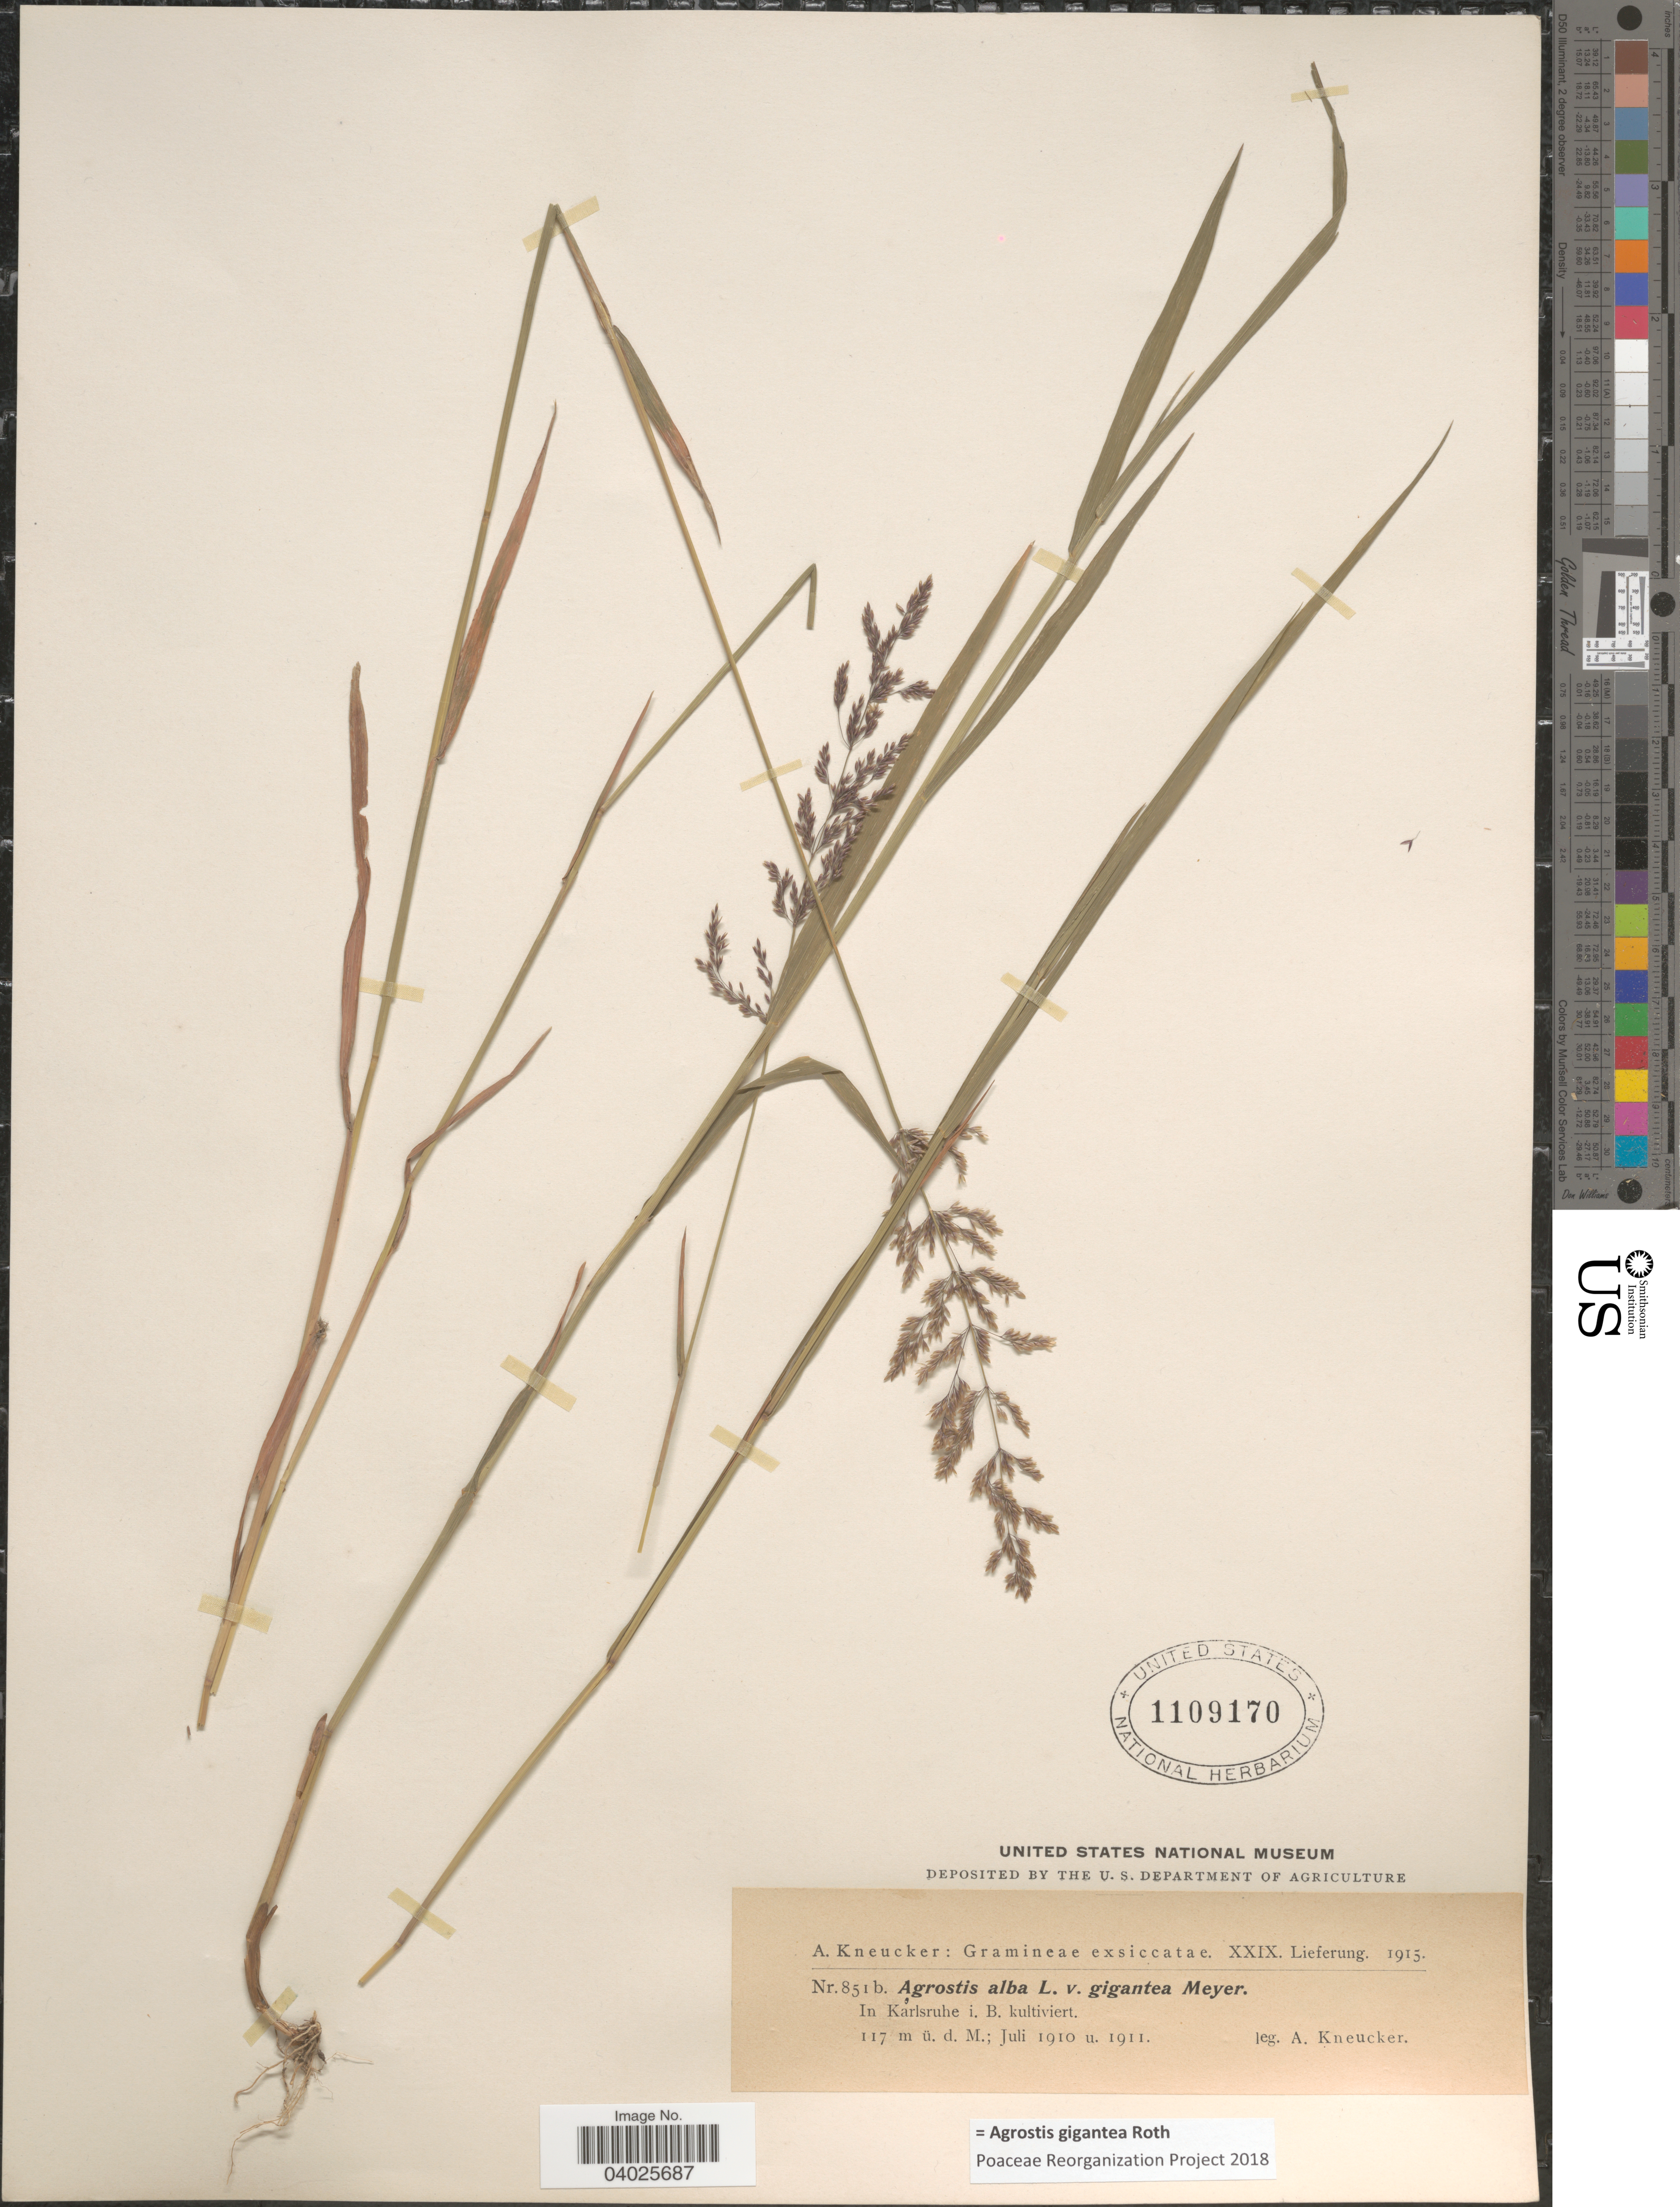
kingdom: Plantae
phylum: Tracheophyta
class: Liliopsida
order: Poales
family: Poaceae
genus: Agrostis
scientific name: Agrostis gigantea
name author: Roth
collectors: A. Kneucker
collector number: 851b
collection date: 1910-07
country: Germany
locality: In Karlsruhe i. B. kultiviert.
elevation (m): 117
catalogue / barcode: US 1109170